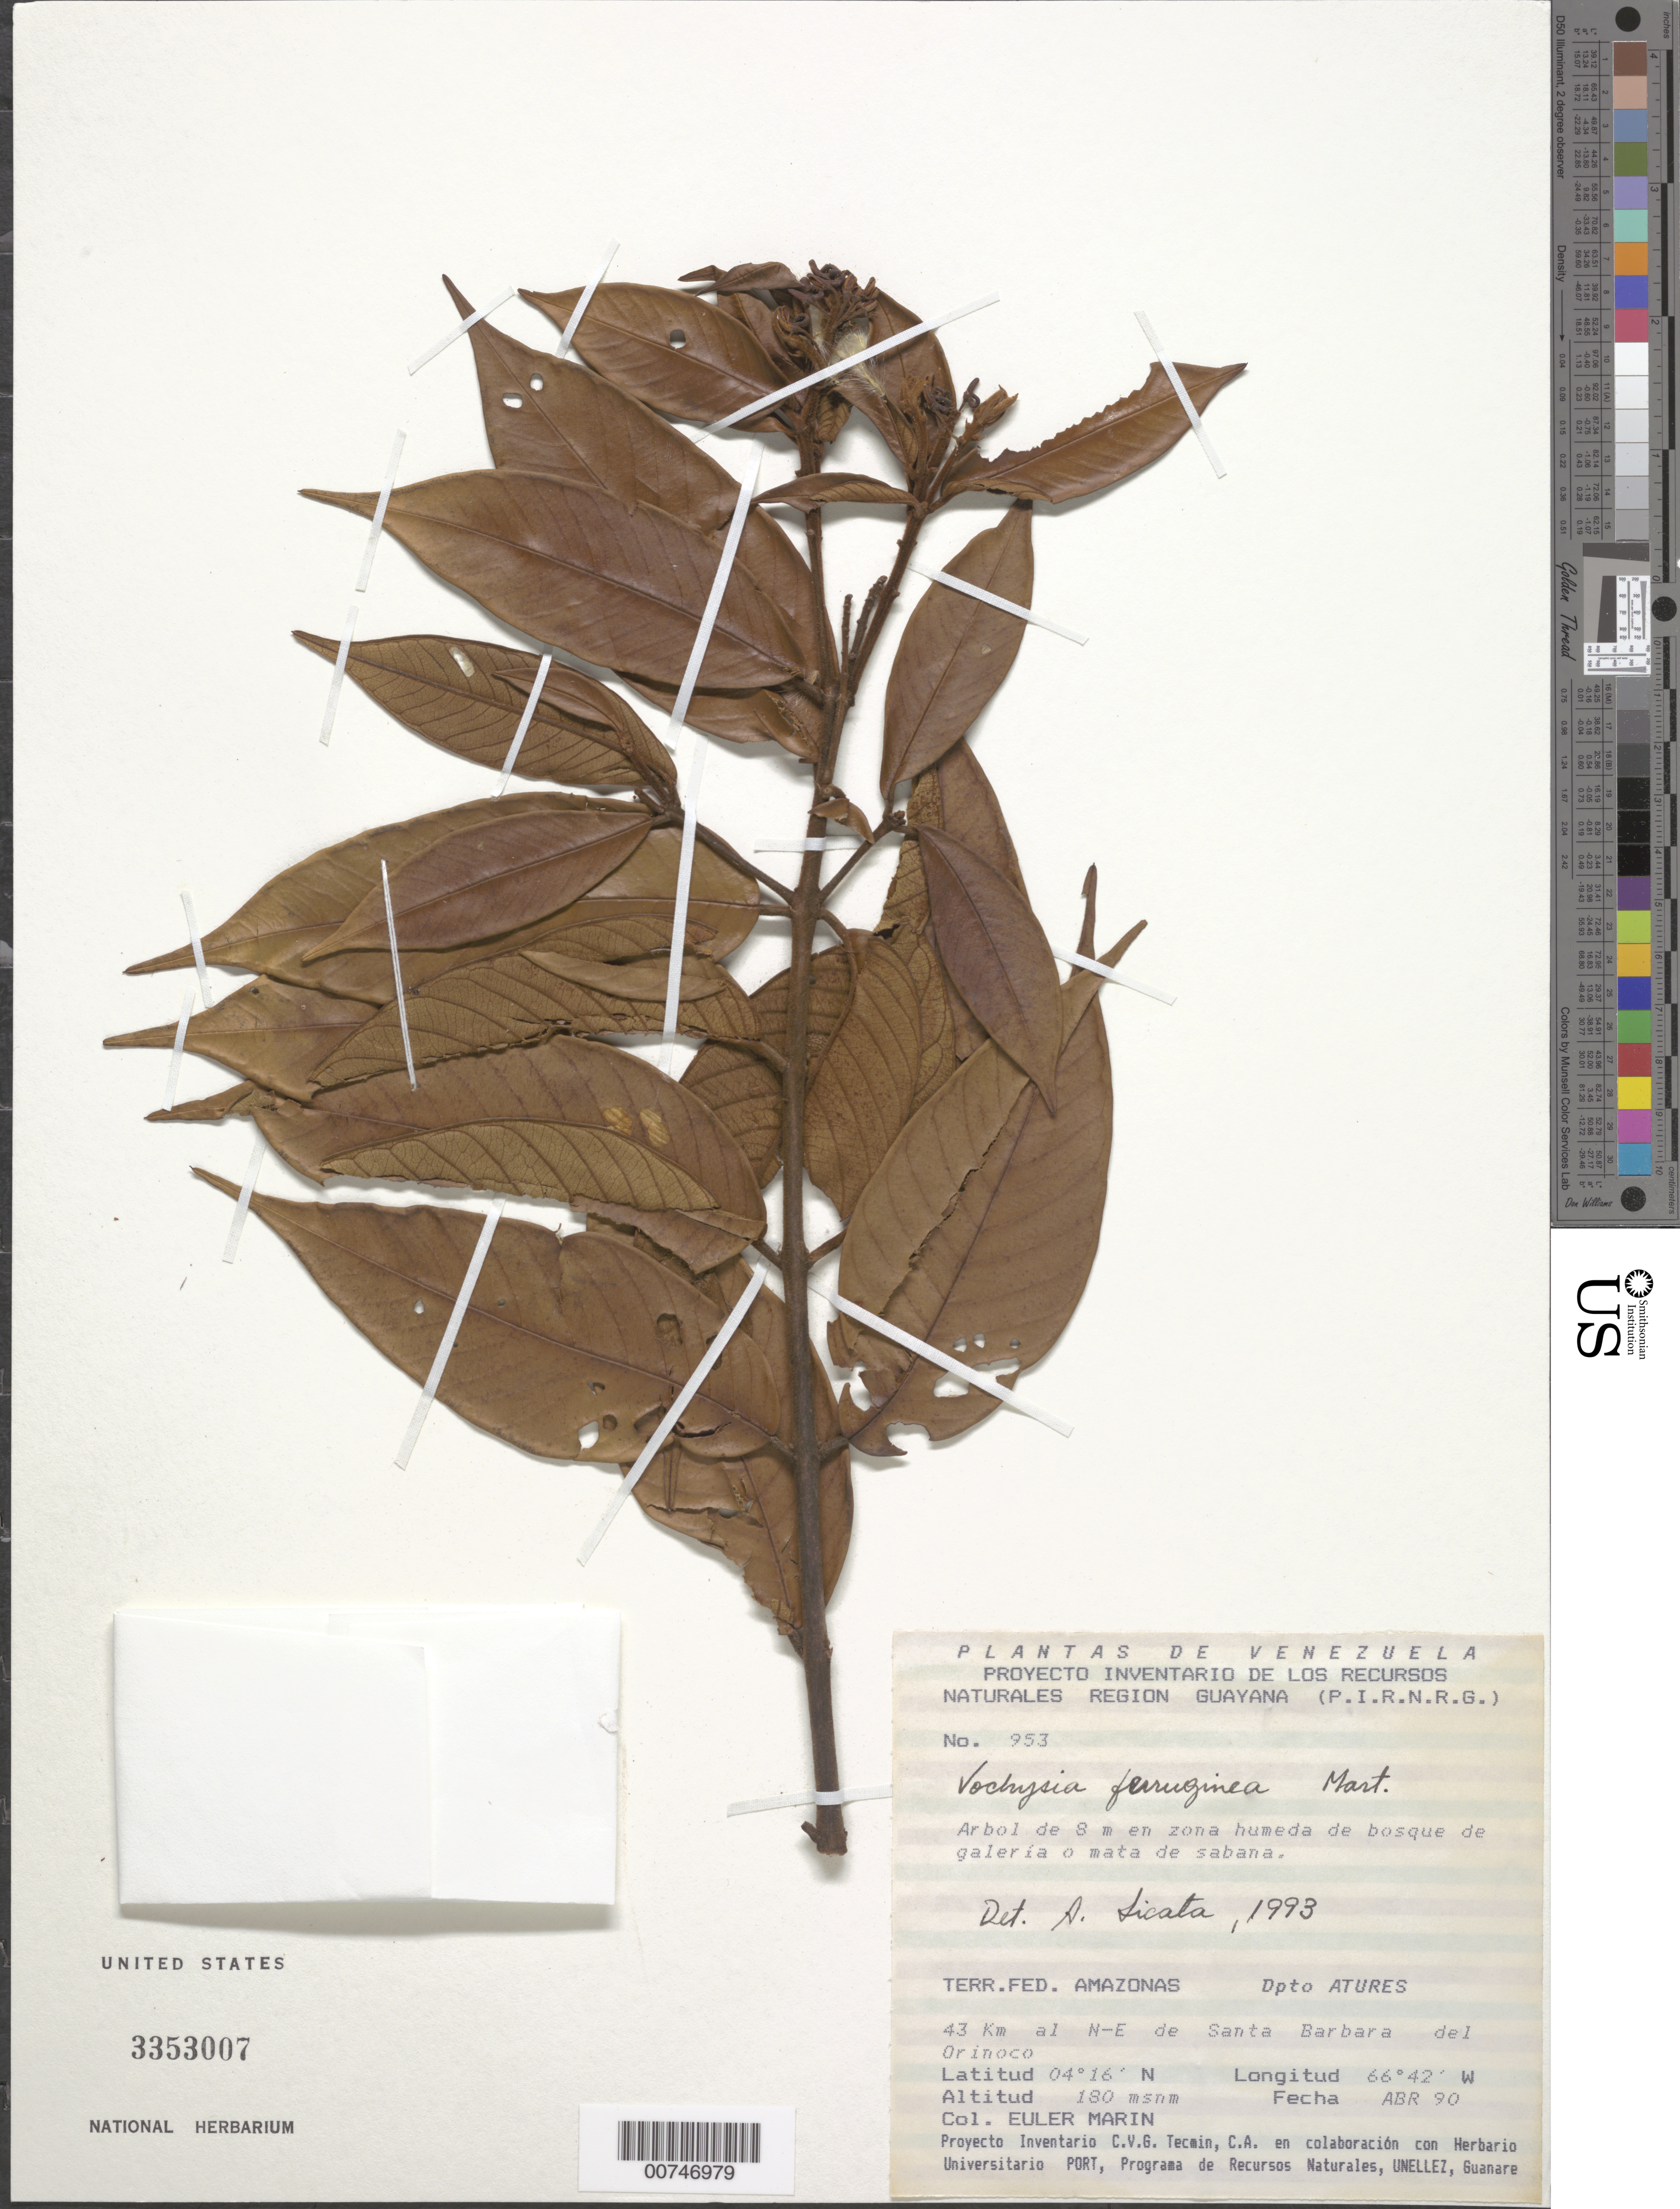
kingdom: Plantae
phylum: Tracheophyta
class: Magnoliopsida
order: Myrtales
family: Vochysiaceae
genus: Vochysia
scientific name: Vochysia ferruginea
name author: Mart.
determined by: Sicata, A.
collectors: E. Marin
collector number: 953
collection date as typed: Apr-90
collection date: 1990-04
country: Venezuela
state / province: Amazonas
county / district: Atures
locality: Santa Barbara del Orinoco, 43 km al NE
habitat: Zona humeda de bosque de galería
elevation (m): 180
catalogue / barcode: US 3353007